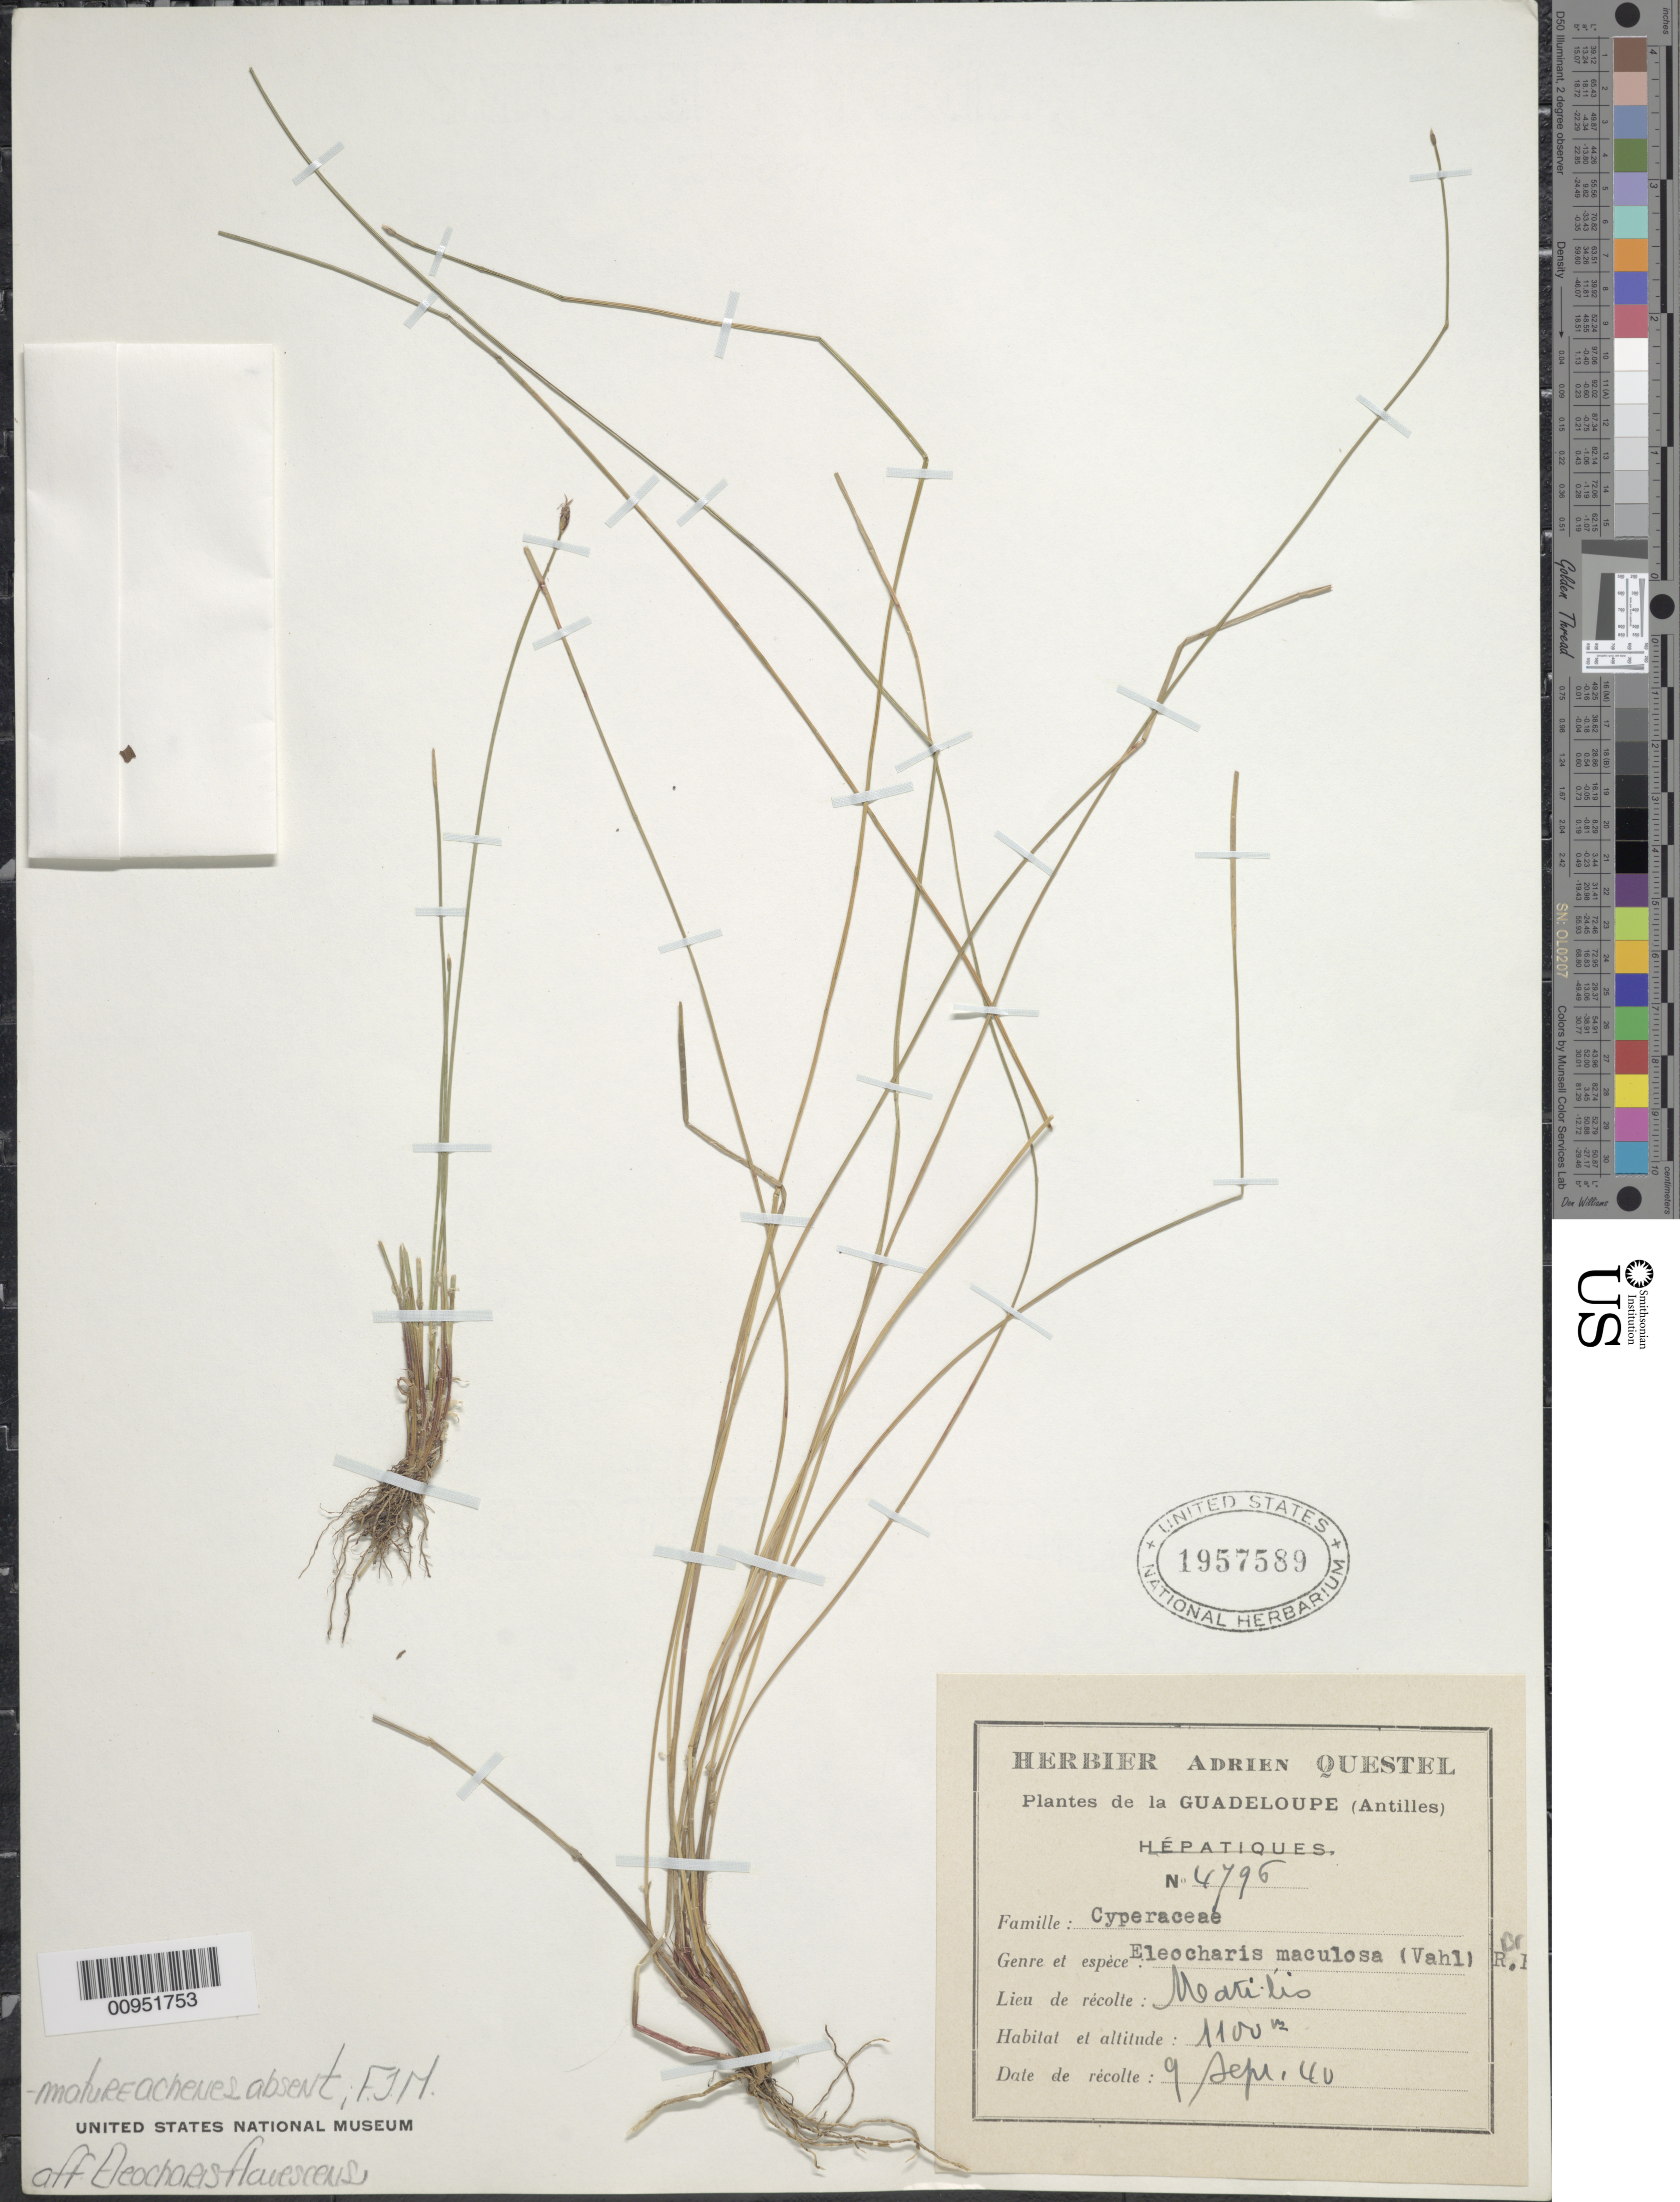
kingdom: Plantae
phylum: Tracheophyta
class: Liliopsida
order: Poales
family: Cyperaceae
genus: Eleocharis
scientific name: Eleocharis maculosa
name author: (Vahl) Roem. & Schult.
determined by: Menapace, F. J.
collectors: A. Questel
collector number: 4796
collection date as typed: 09 Sep 1940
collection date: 1940-09-09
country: Guadeloupe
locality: "Meatilis"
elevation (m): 1100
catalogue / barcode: US 1957589